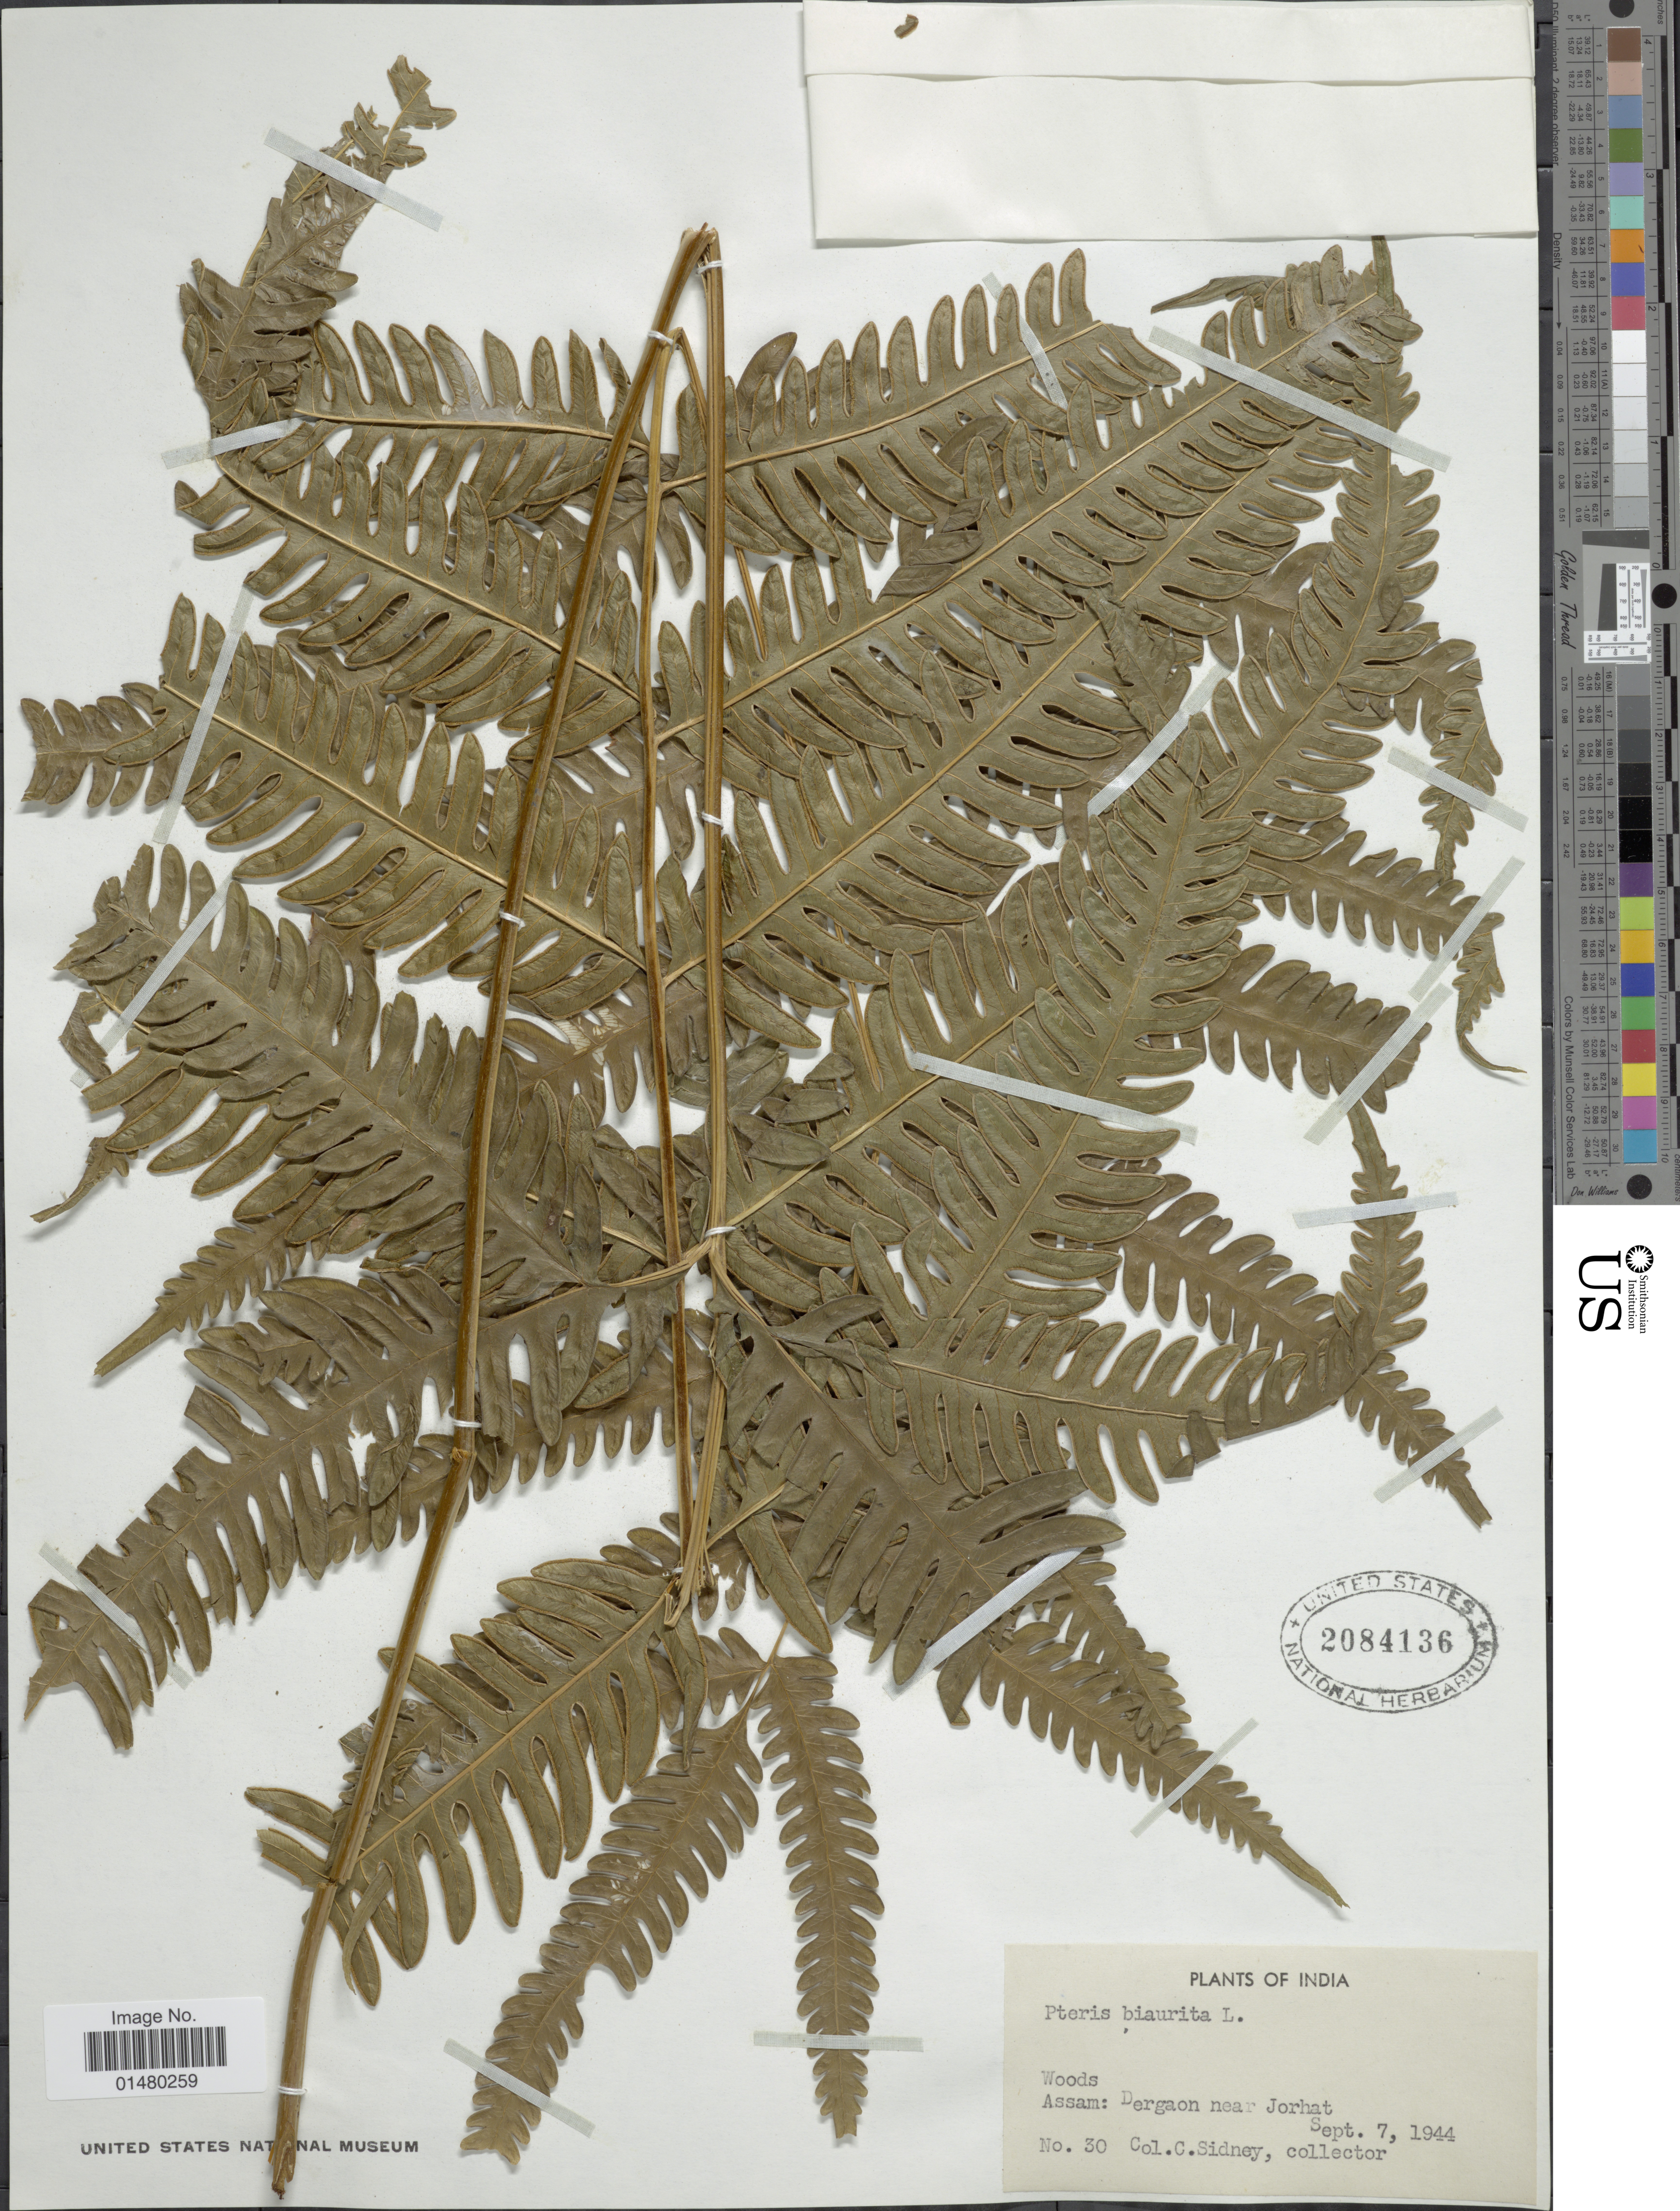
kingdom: Plantae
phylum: Tracheophyta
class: Polypodiopsida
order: Polypodiales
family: Pteridaceae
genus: Pteris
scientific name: Pteris biaurita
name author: L.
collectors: C. Sidney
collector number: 30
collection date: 1944-09-07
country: India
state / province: Assam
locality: Dergaon near Jorhat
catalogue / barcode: US 2084136